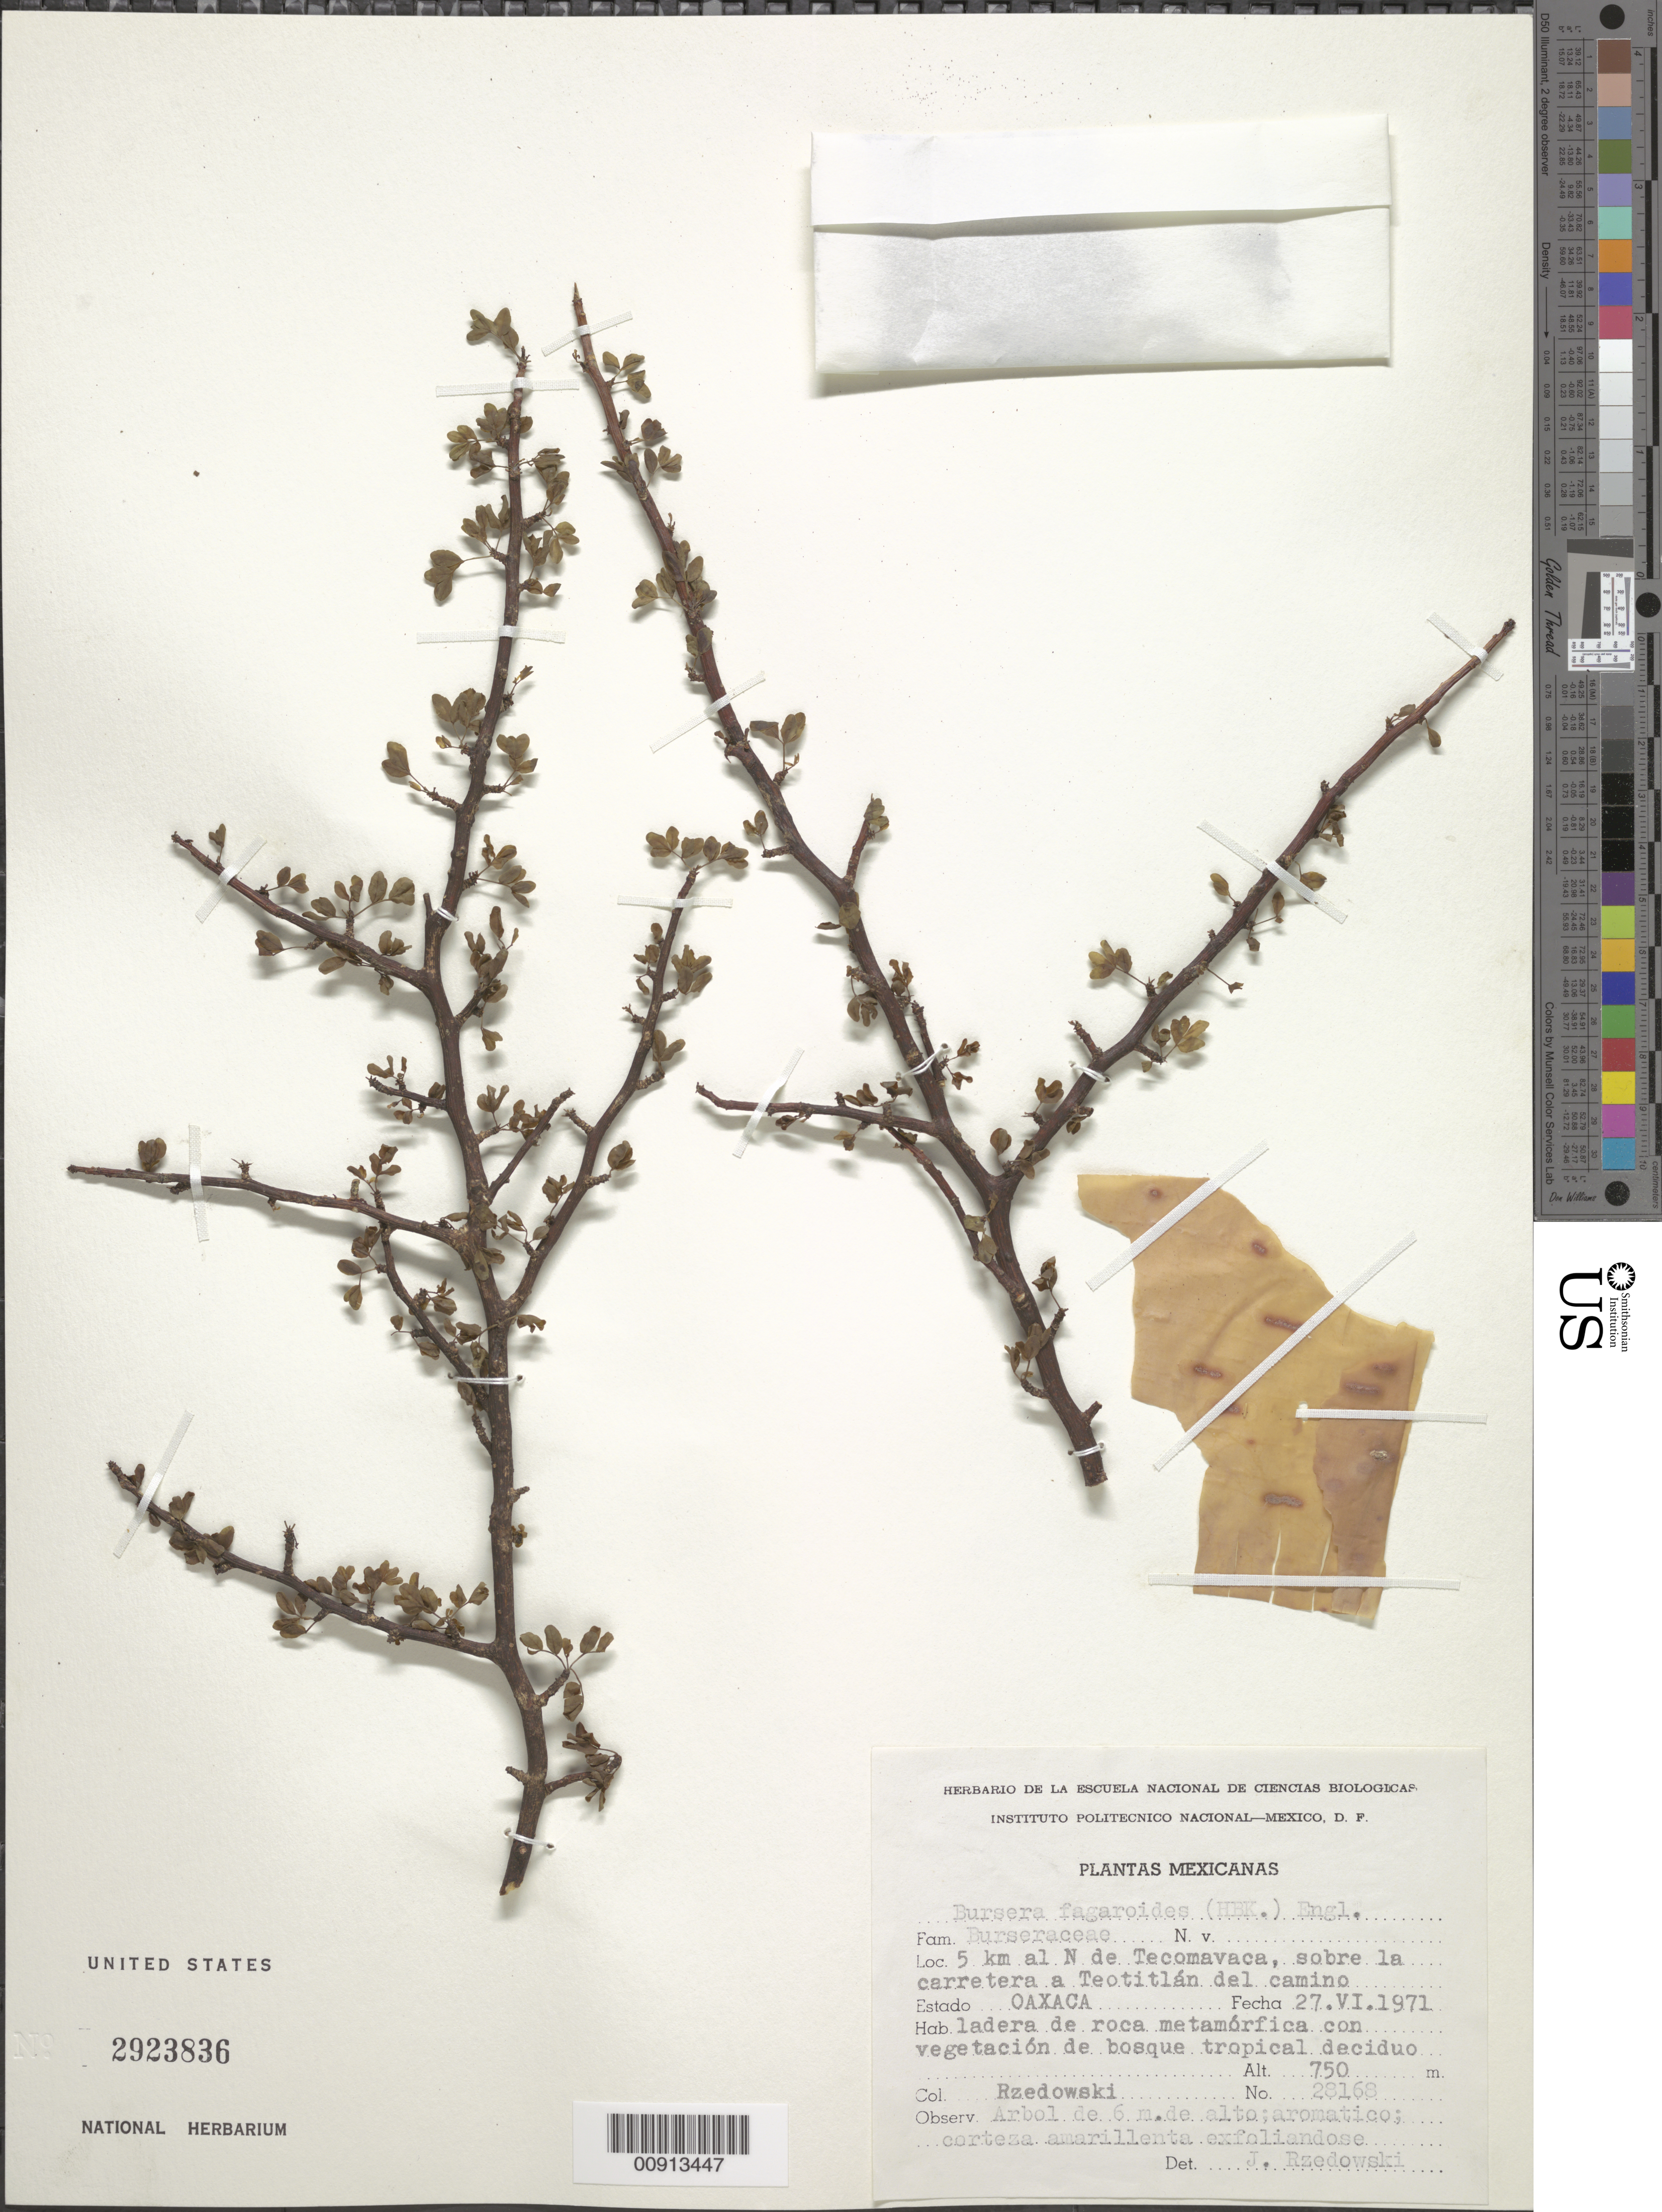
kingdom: Plantae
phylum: Tracheophyta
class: Magnoliopsida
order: Sapindales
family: Burseraceae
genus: Bursera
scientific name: Bursera inaguensis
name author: Britton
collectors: J. Rzedowski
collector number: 28168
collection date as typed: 27 Jun 1971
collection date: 1971-06-27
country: Mexico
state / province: Oaxaca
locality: Estado Oaxaca: 5 km al N de Tecomavaca, sobre la carretara a Teotitlán del Camino.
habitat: Ladera de roca metamórfica con vegetación de bosque tropical deciduo.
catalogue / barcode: US 2923836